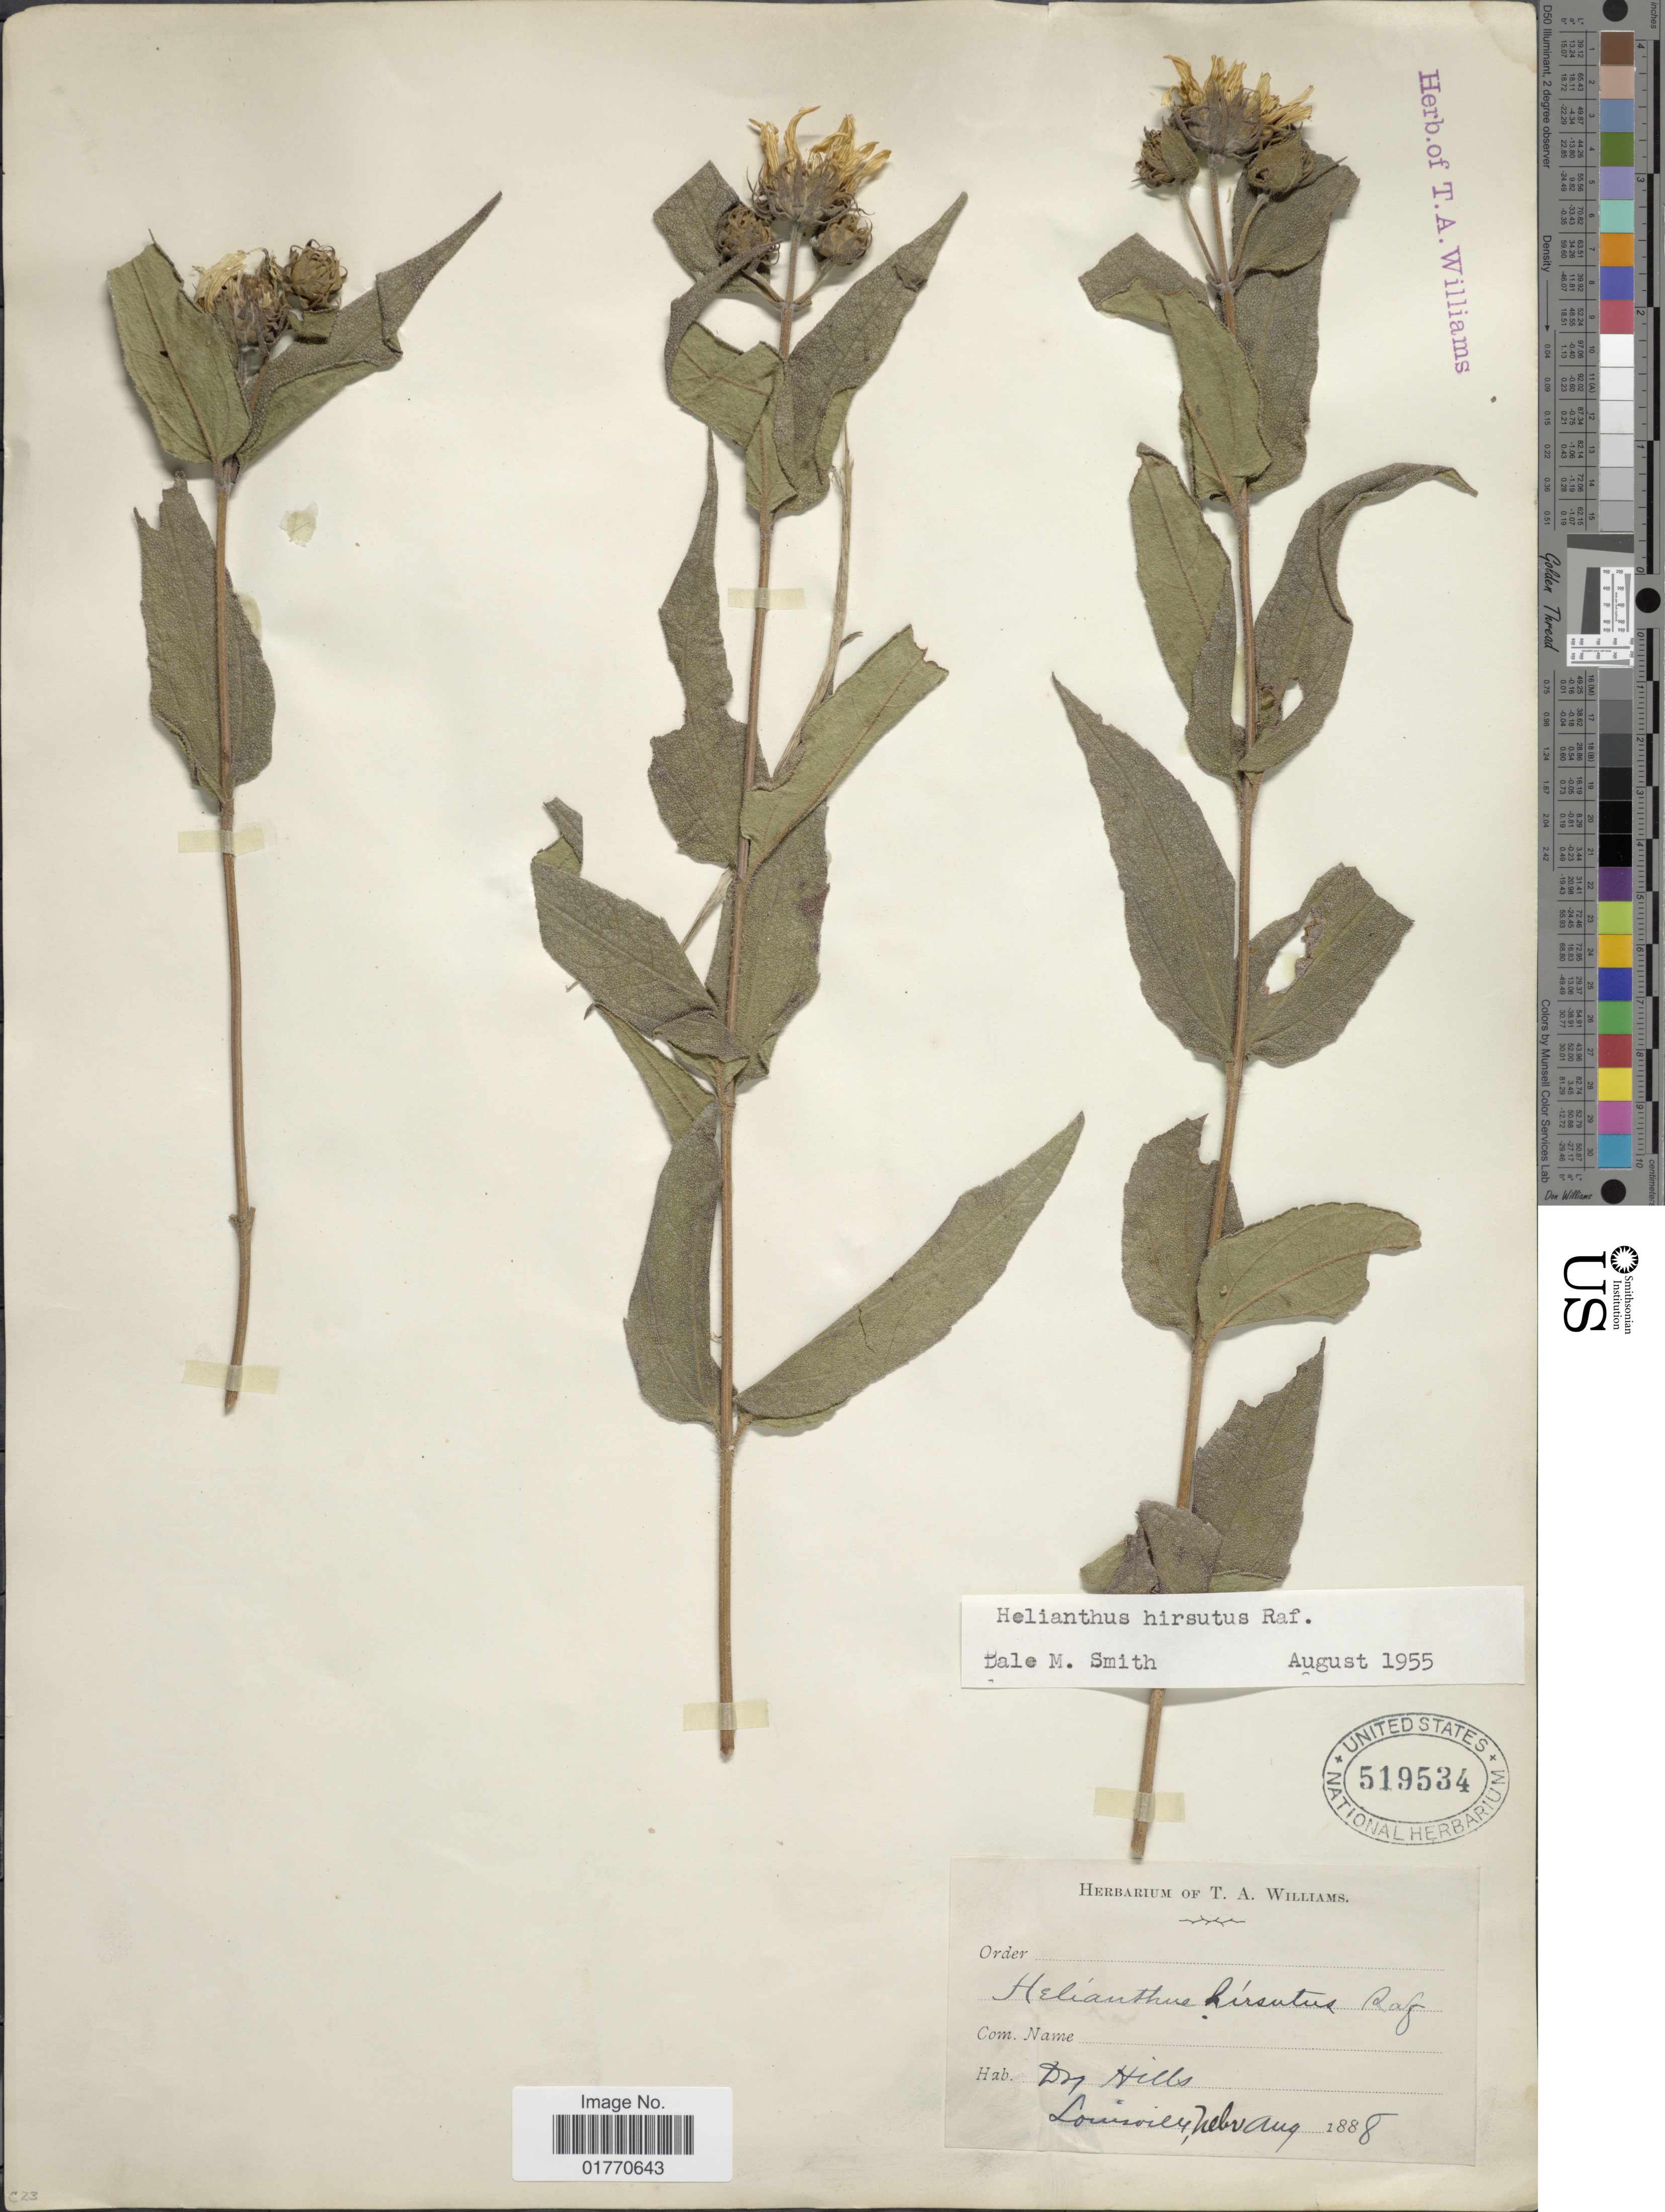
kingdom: Plantae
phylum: Tracheophyta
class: Magnoliopsida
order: Asterales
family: Asteraceae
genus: Helianthus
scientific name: Helianthus hirsutus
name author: Raf.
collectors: ex herb. Thos. A. Williams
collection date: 1888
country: United States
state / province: Nebraska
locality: Louisville.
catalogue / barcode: US 519534